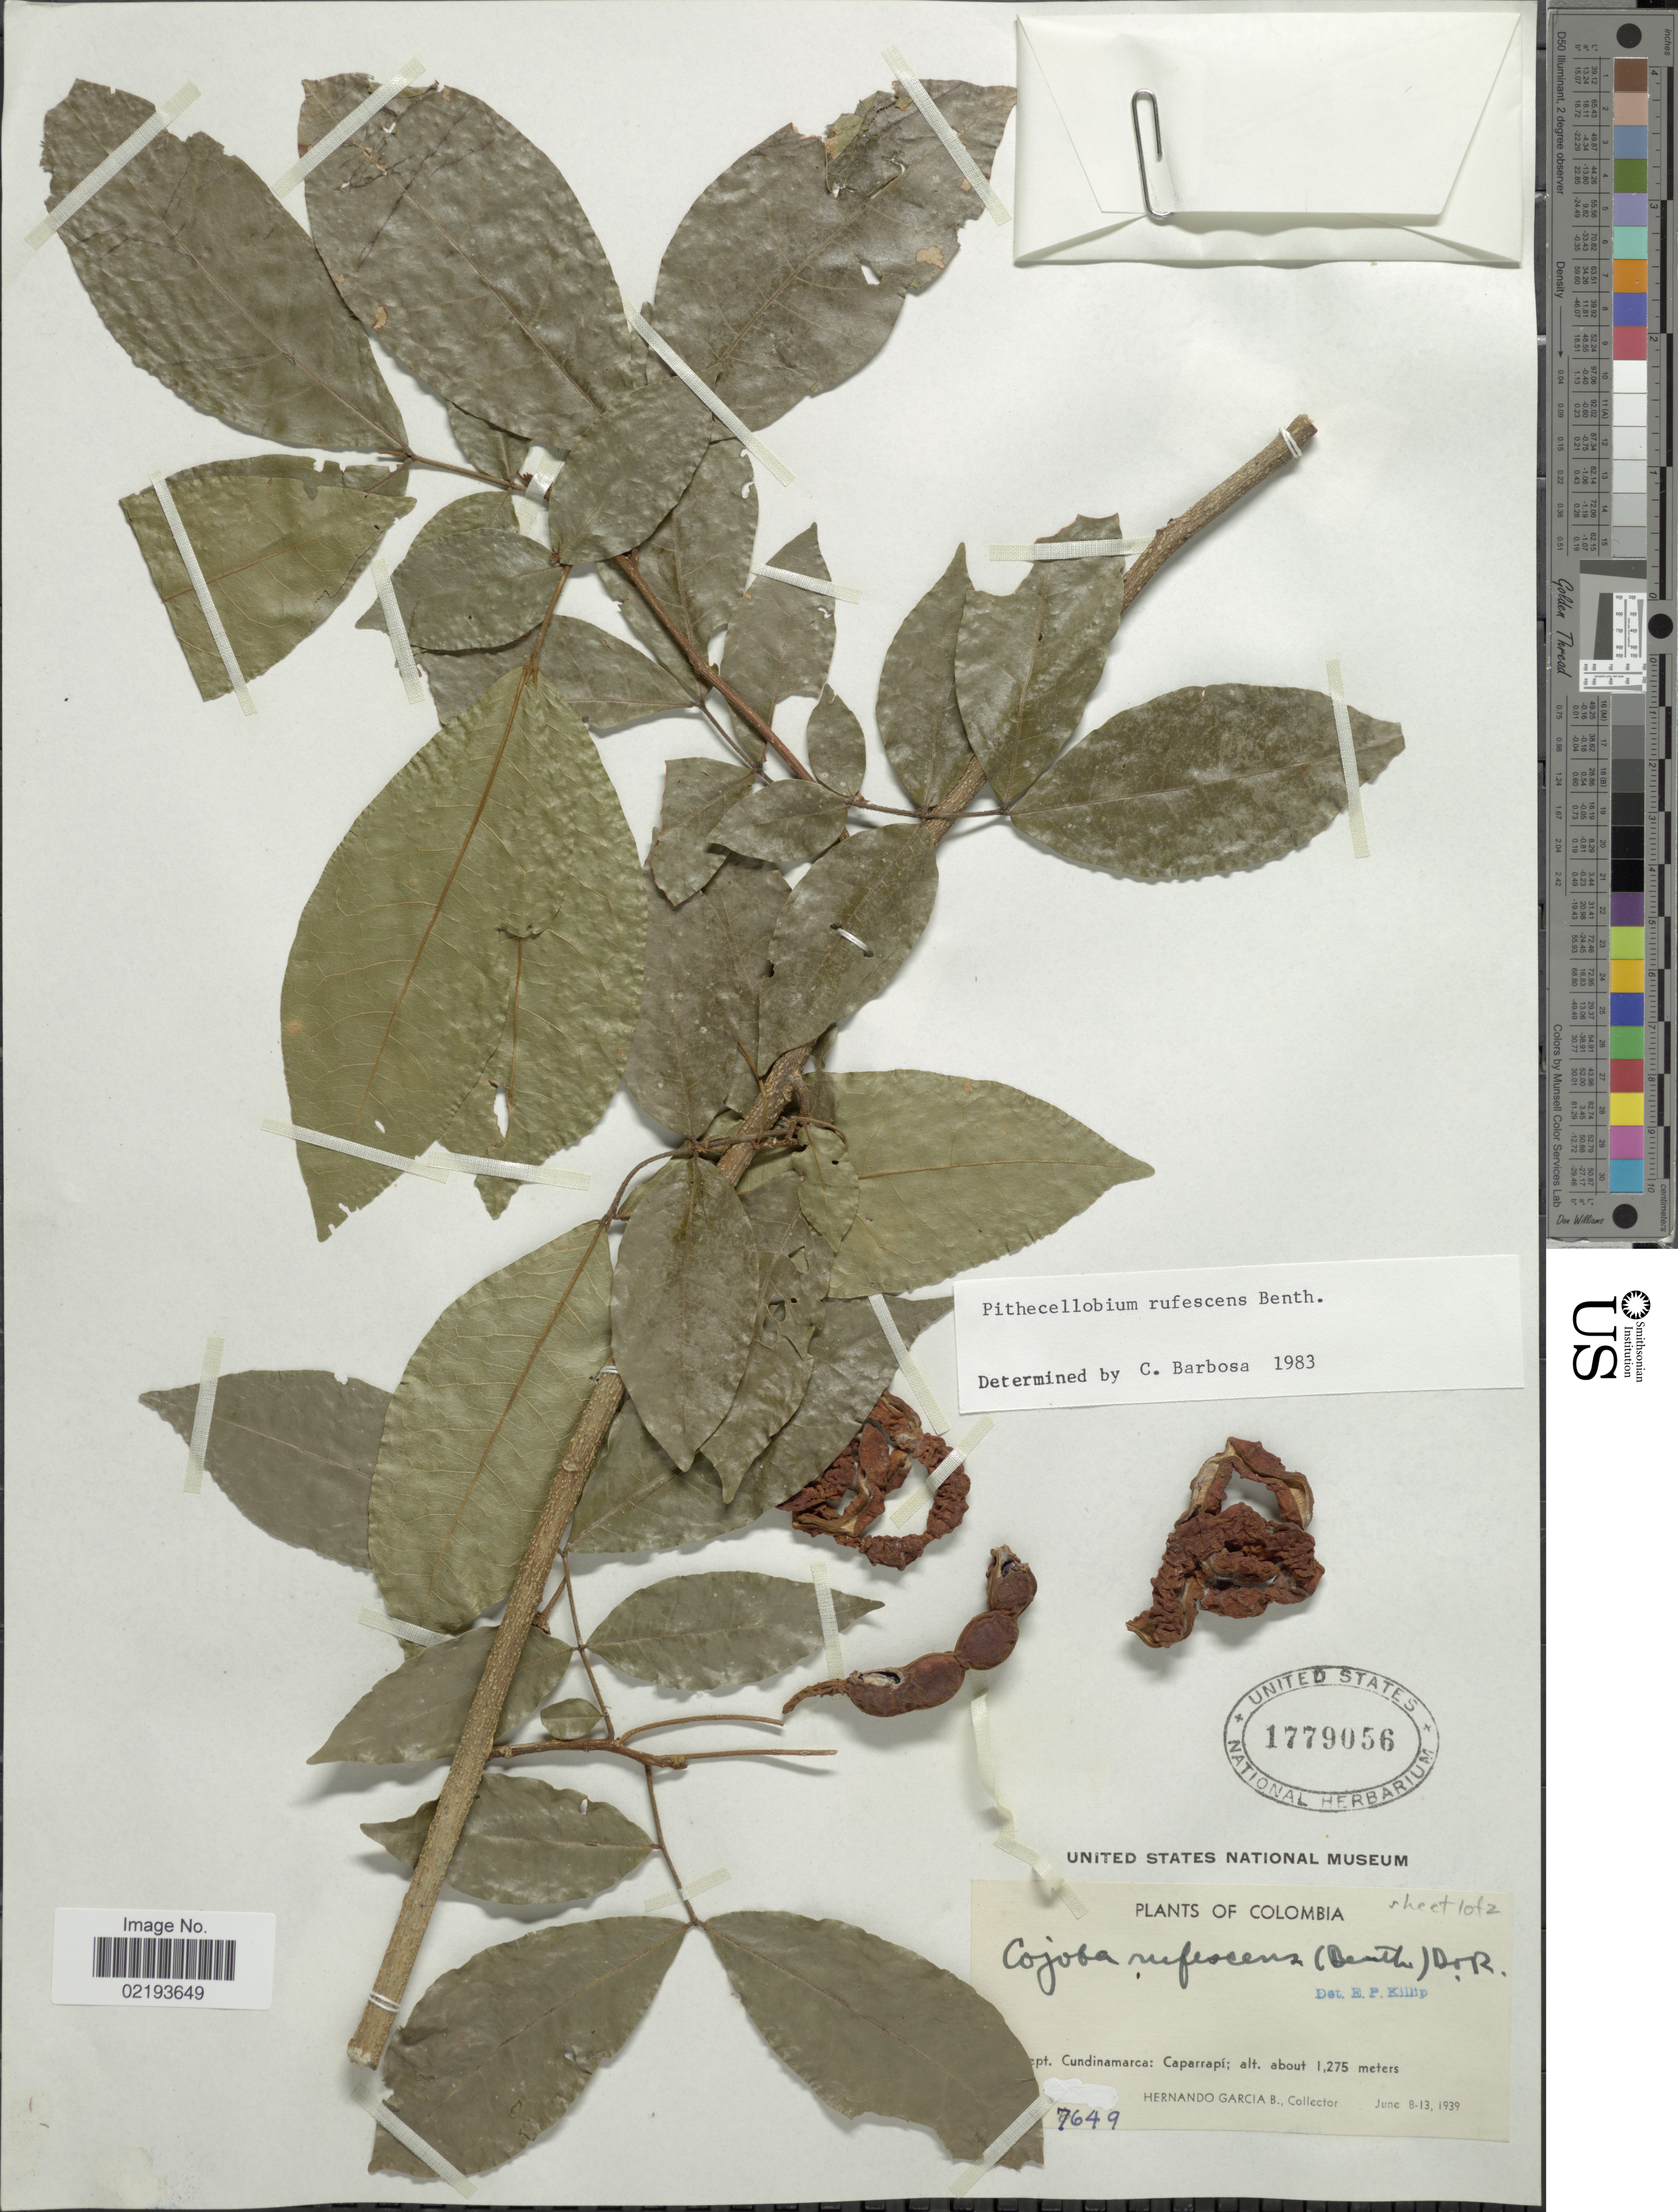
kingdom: Plantae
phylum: Tracheophyta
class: Magnoliopsida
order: Fabales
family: Fabaceae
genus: Cojoba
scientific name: Cojoba rufescens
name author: (Benth.) Britton & Rose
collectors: H. García Barriga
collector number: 7649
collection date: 1939-06-08/1939-06-13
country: Colombia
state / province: Cundinamarca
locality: Dept. Cundinamarca: Caparrapí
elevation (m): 1275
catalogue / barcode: US 1779056